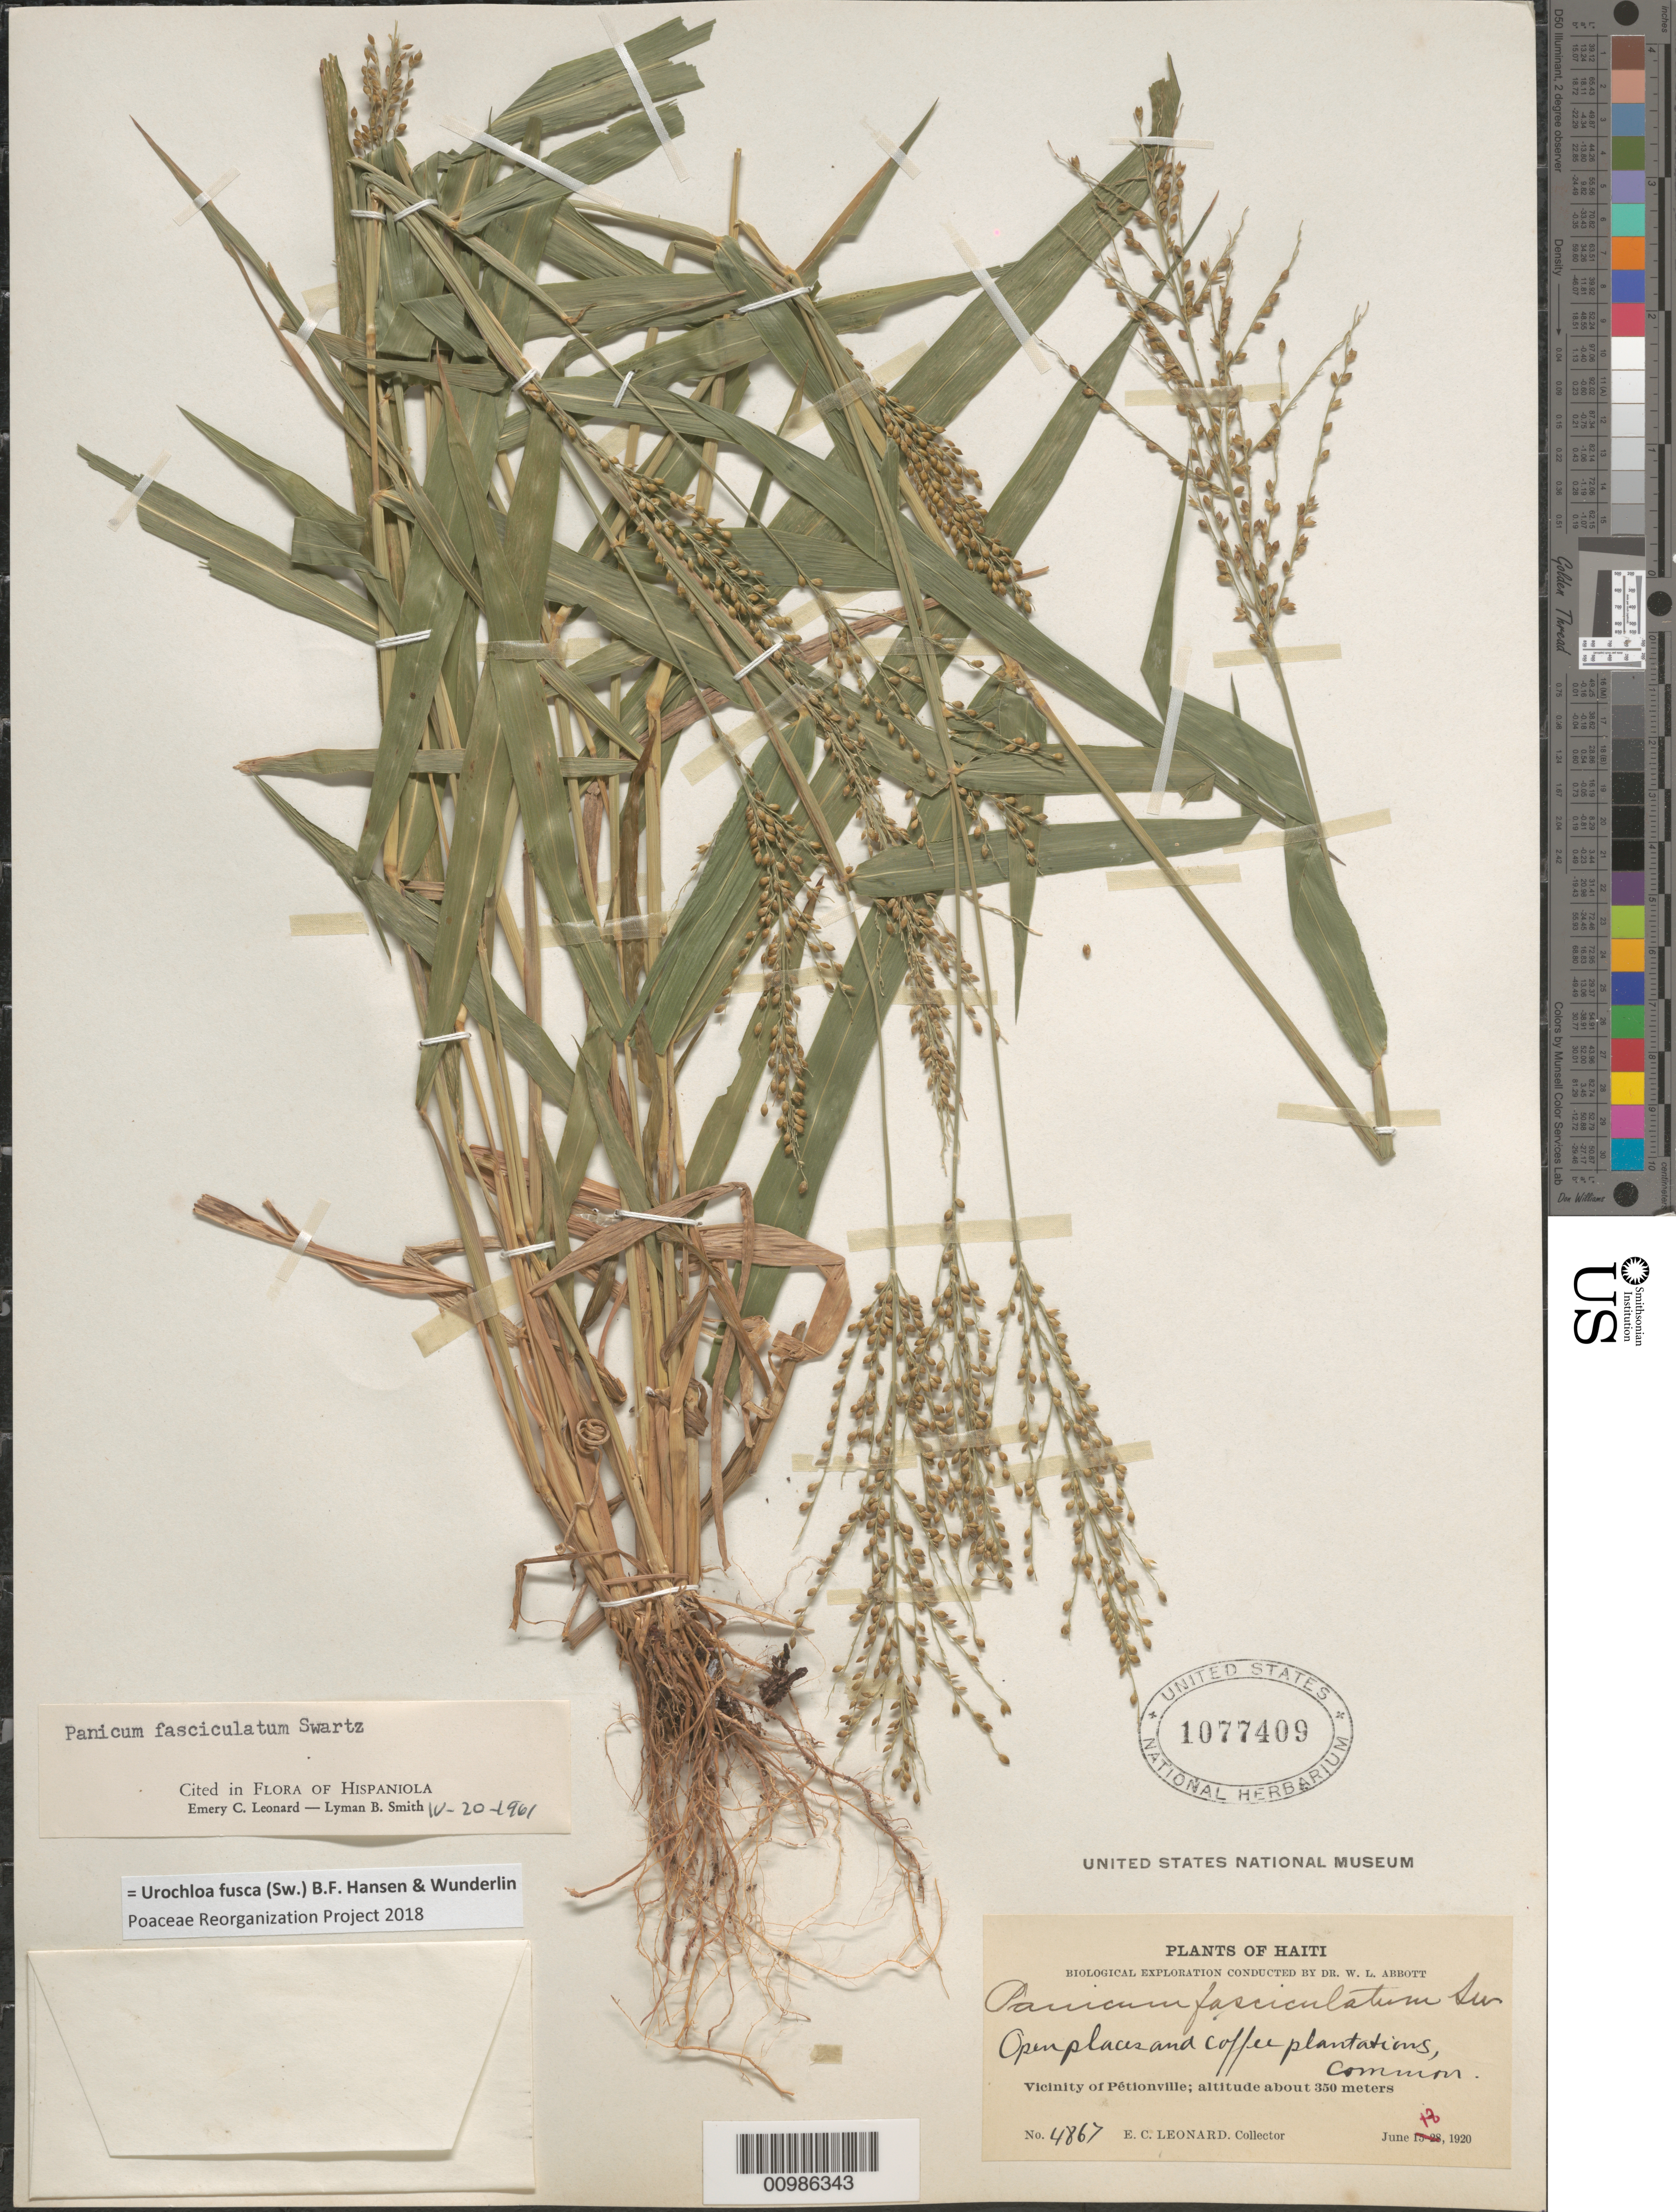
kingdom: Plantae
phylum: Tracheophyta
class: Liliopsida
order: Poales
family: Poaceae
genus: Brachiaria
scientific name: Brachiaria fasciculata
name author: (Sw.) Parodi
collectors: E. C. Leonard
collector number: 4867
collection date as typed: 18 Jun 1920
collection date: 1920-06-18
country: Haiti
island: Hispaniola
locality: Vicinity of Petionville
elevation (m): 350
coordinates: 0 N, 0 E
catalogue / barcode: US 1077409